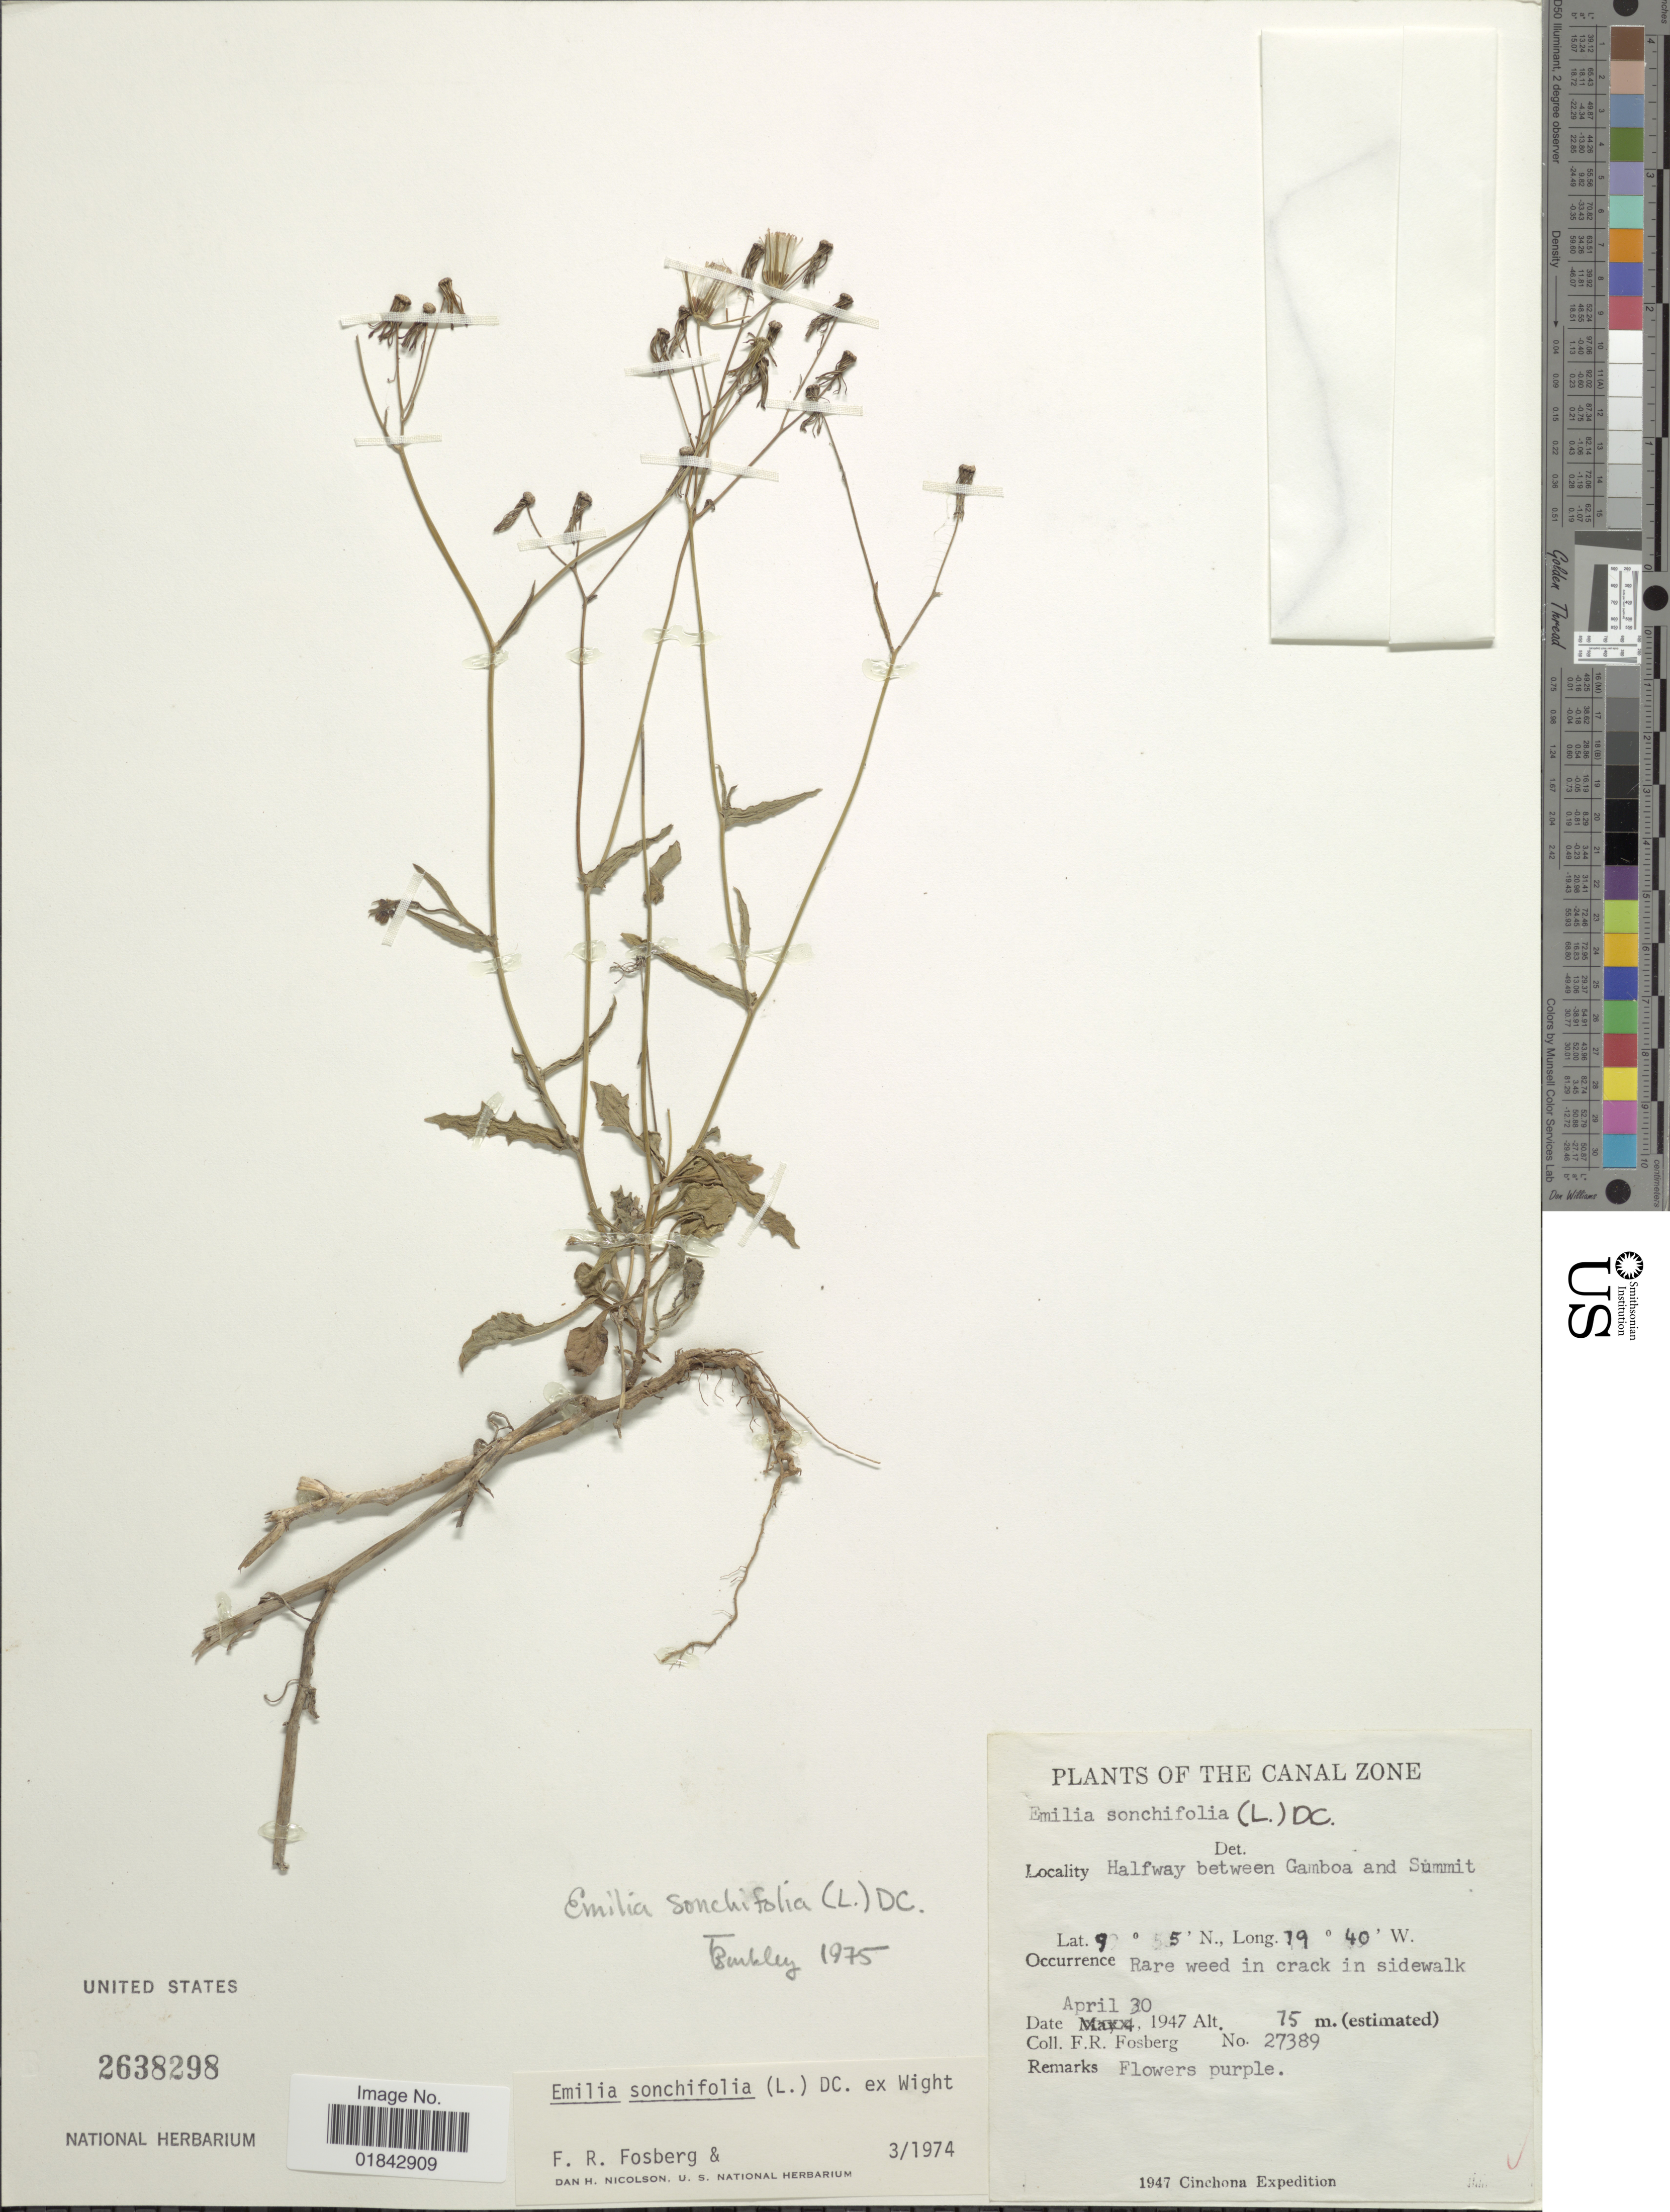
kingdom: Plantae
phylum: Tracheophyta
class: Magnoliopsida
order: Asterales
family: Asteraceae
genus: Emilia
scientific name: Emilia sonchifolia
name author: (L.) DC.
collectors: F. R. Fosberg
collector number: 27389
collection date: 1947-04-30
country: Panama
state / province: Colón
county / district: Canal Zone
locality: Canal Zone, halfway between Gamboa and Summit, rare weed in crack in sidewalk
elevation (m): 75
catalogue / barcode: US 2638298